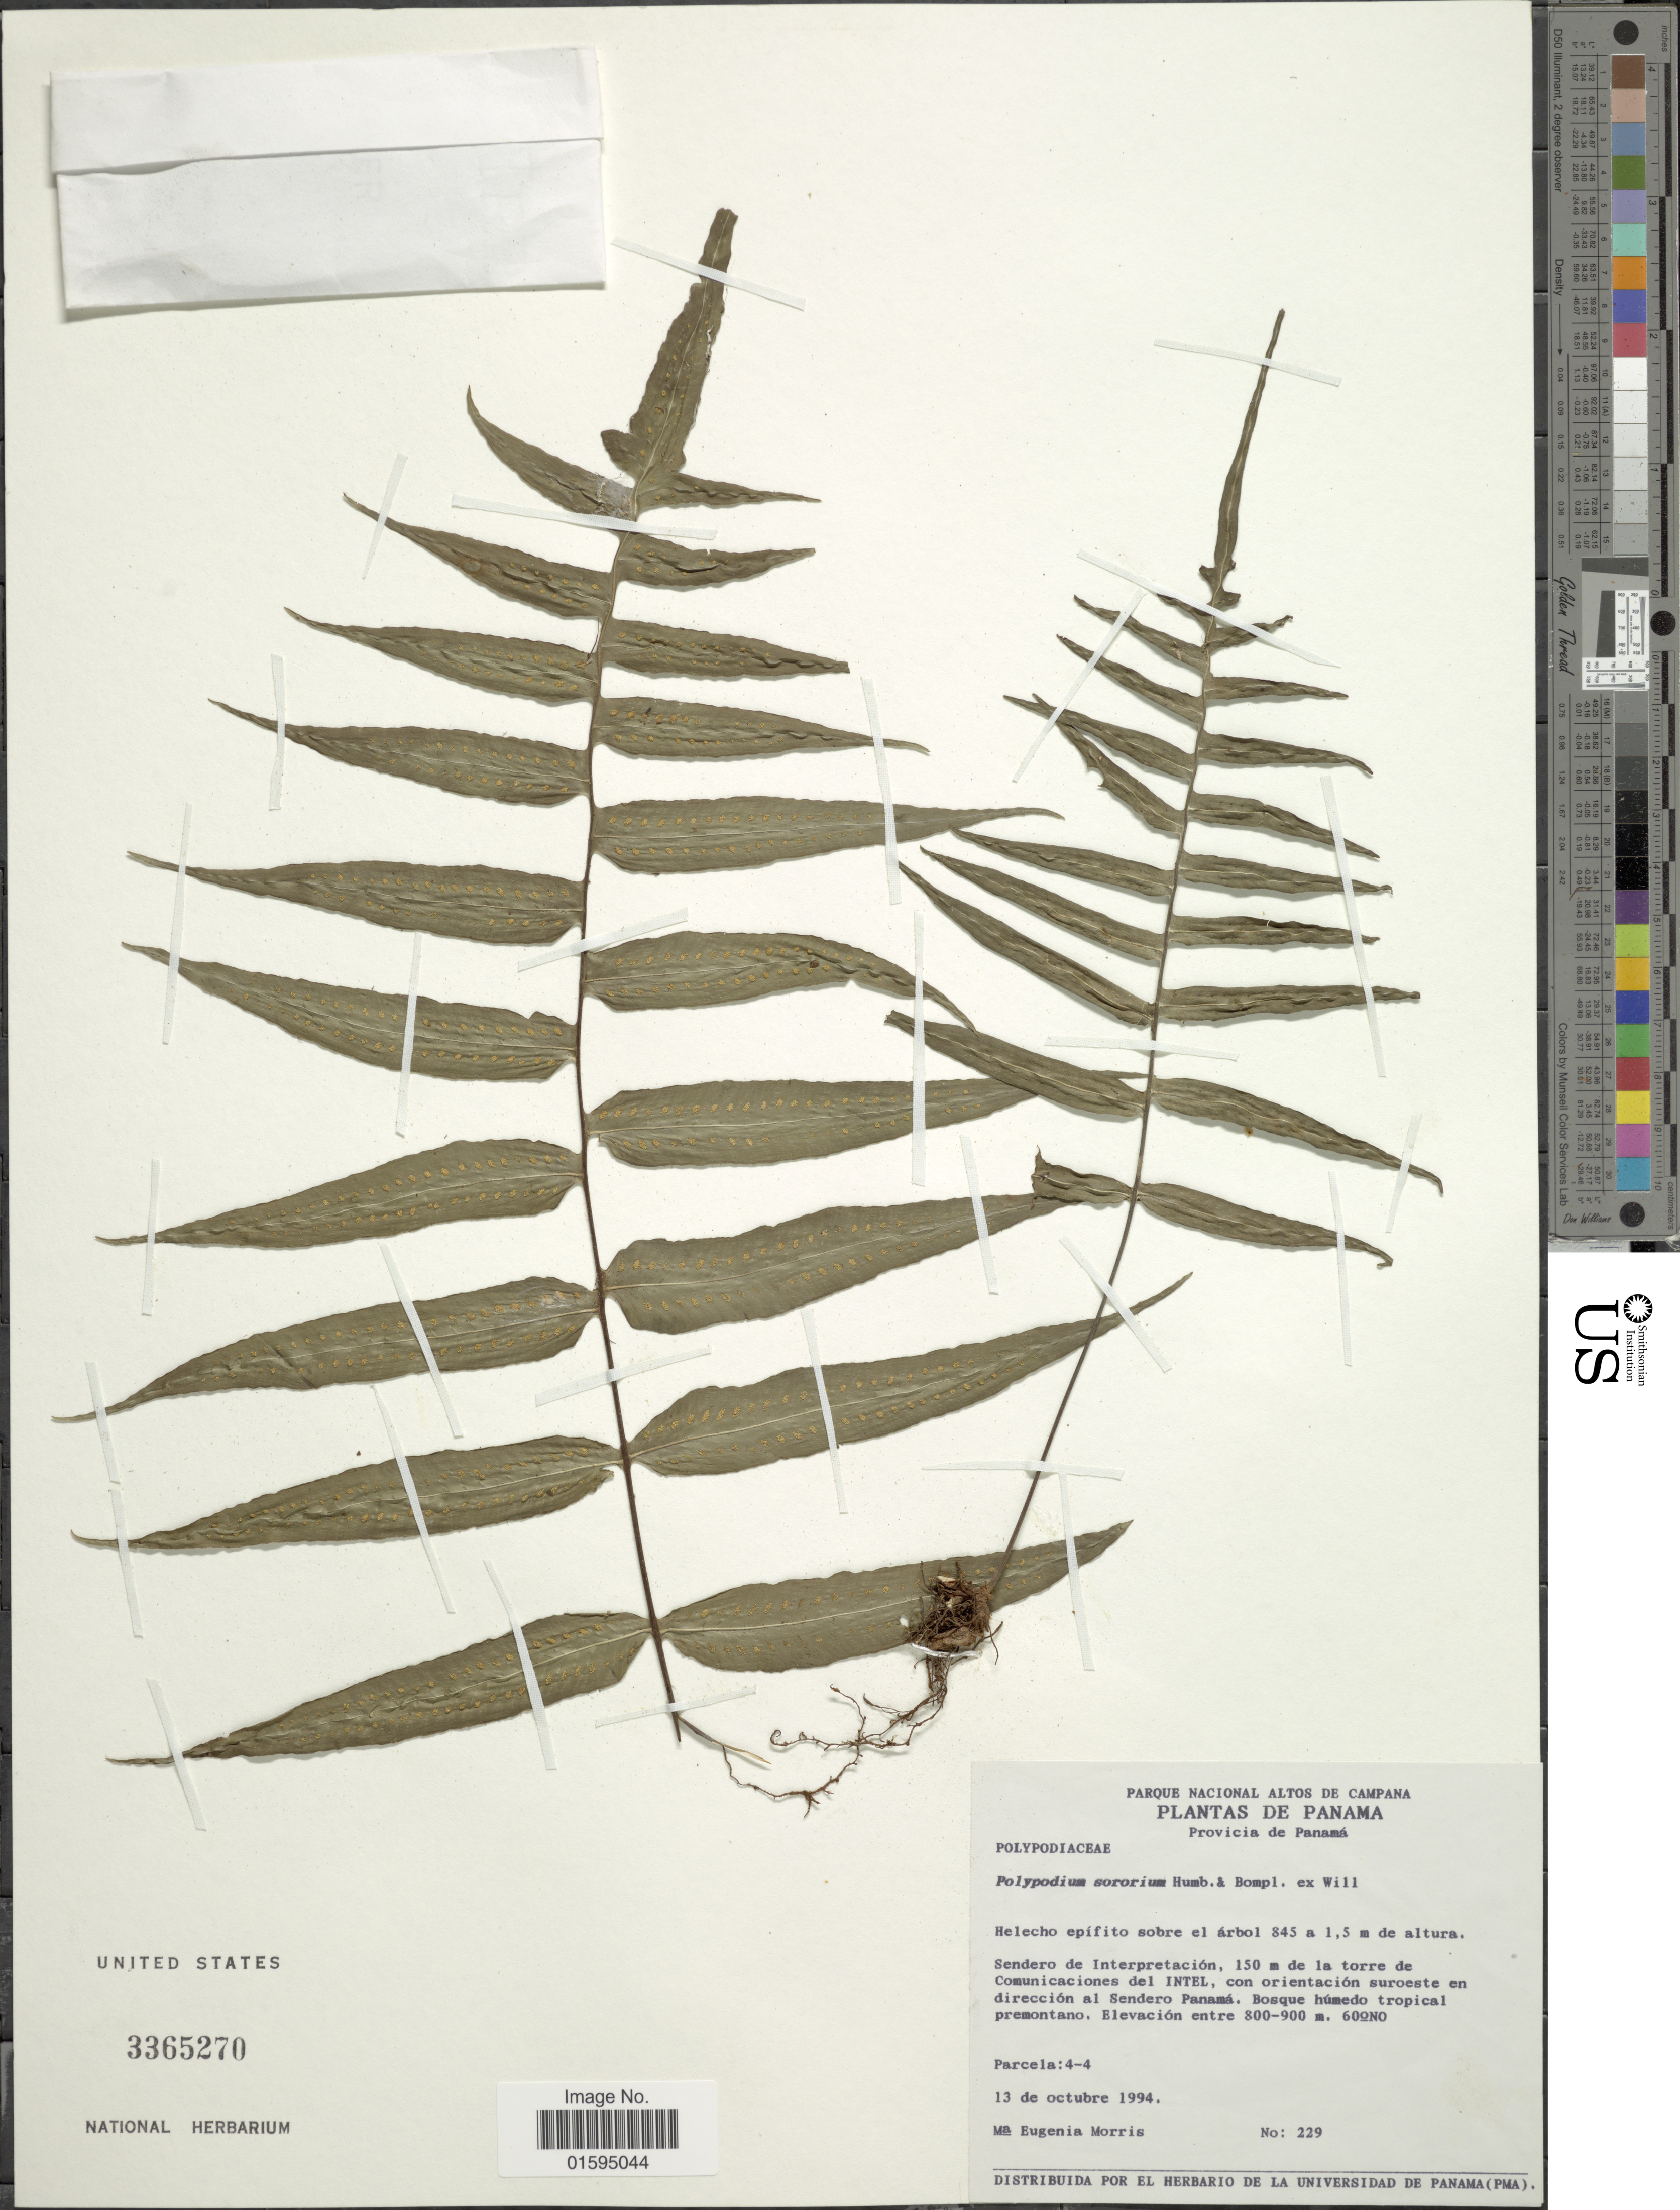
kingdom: Plantae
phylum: Tracheophyta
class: Polypodiopsida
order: Polypodiales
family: Polypodiaceae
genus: Polypodium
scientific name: Polypodium dulce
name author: Poir.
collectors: M. E. Morris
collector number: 229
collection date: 1994-10-13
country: Panama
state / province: Panamá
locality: Provincia de Panama, Sendero de Interpretacion, 150 m de la torre de Comunicaciones del INTEL, con orientacion suroeste en direccion al Sendero Panama. 60°NO. Parcela 4-4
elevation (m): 800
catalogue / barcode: US 3365270